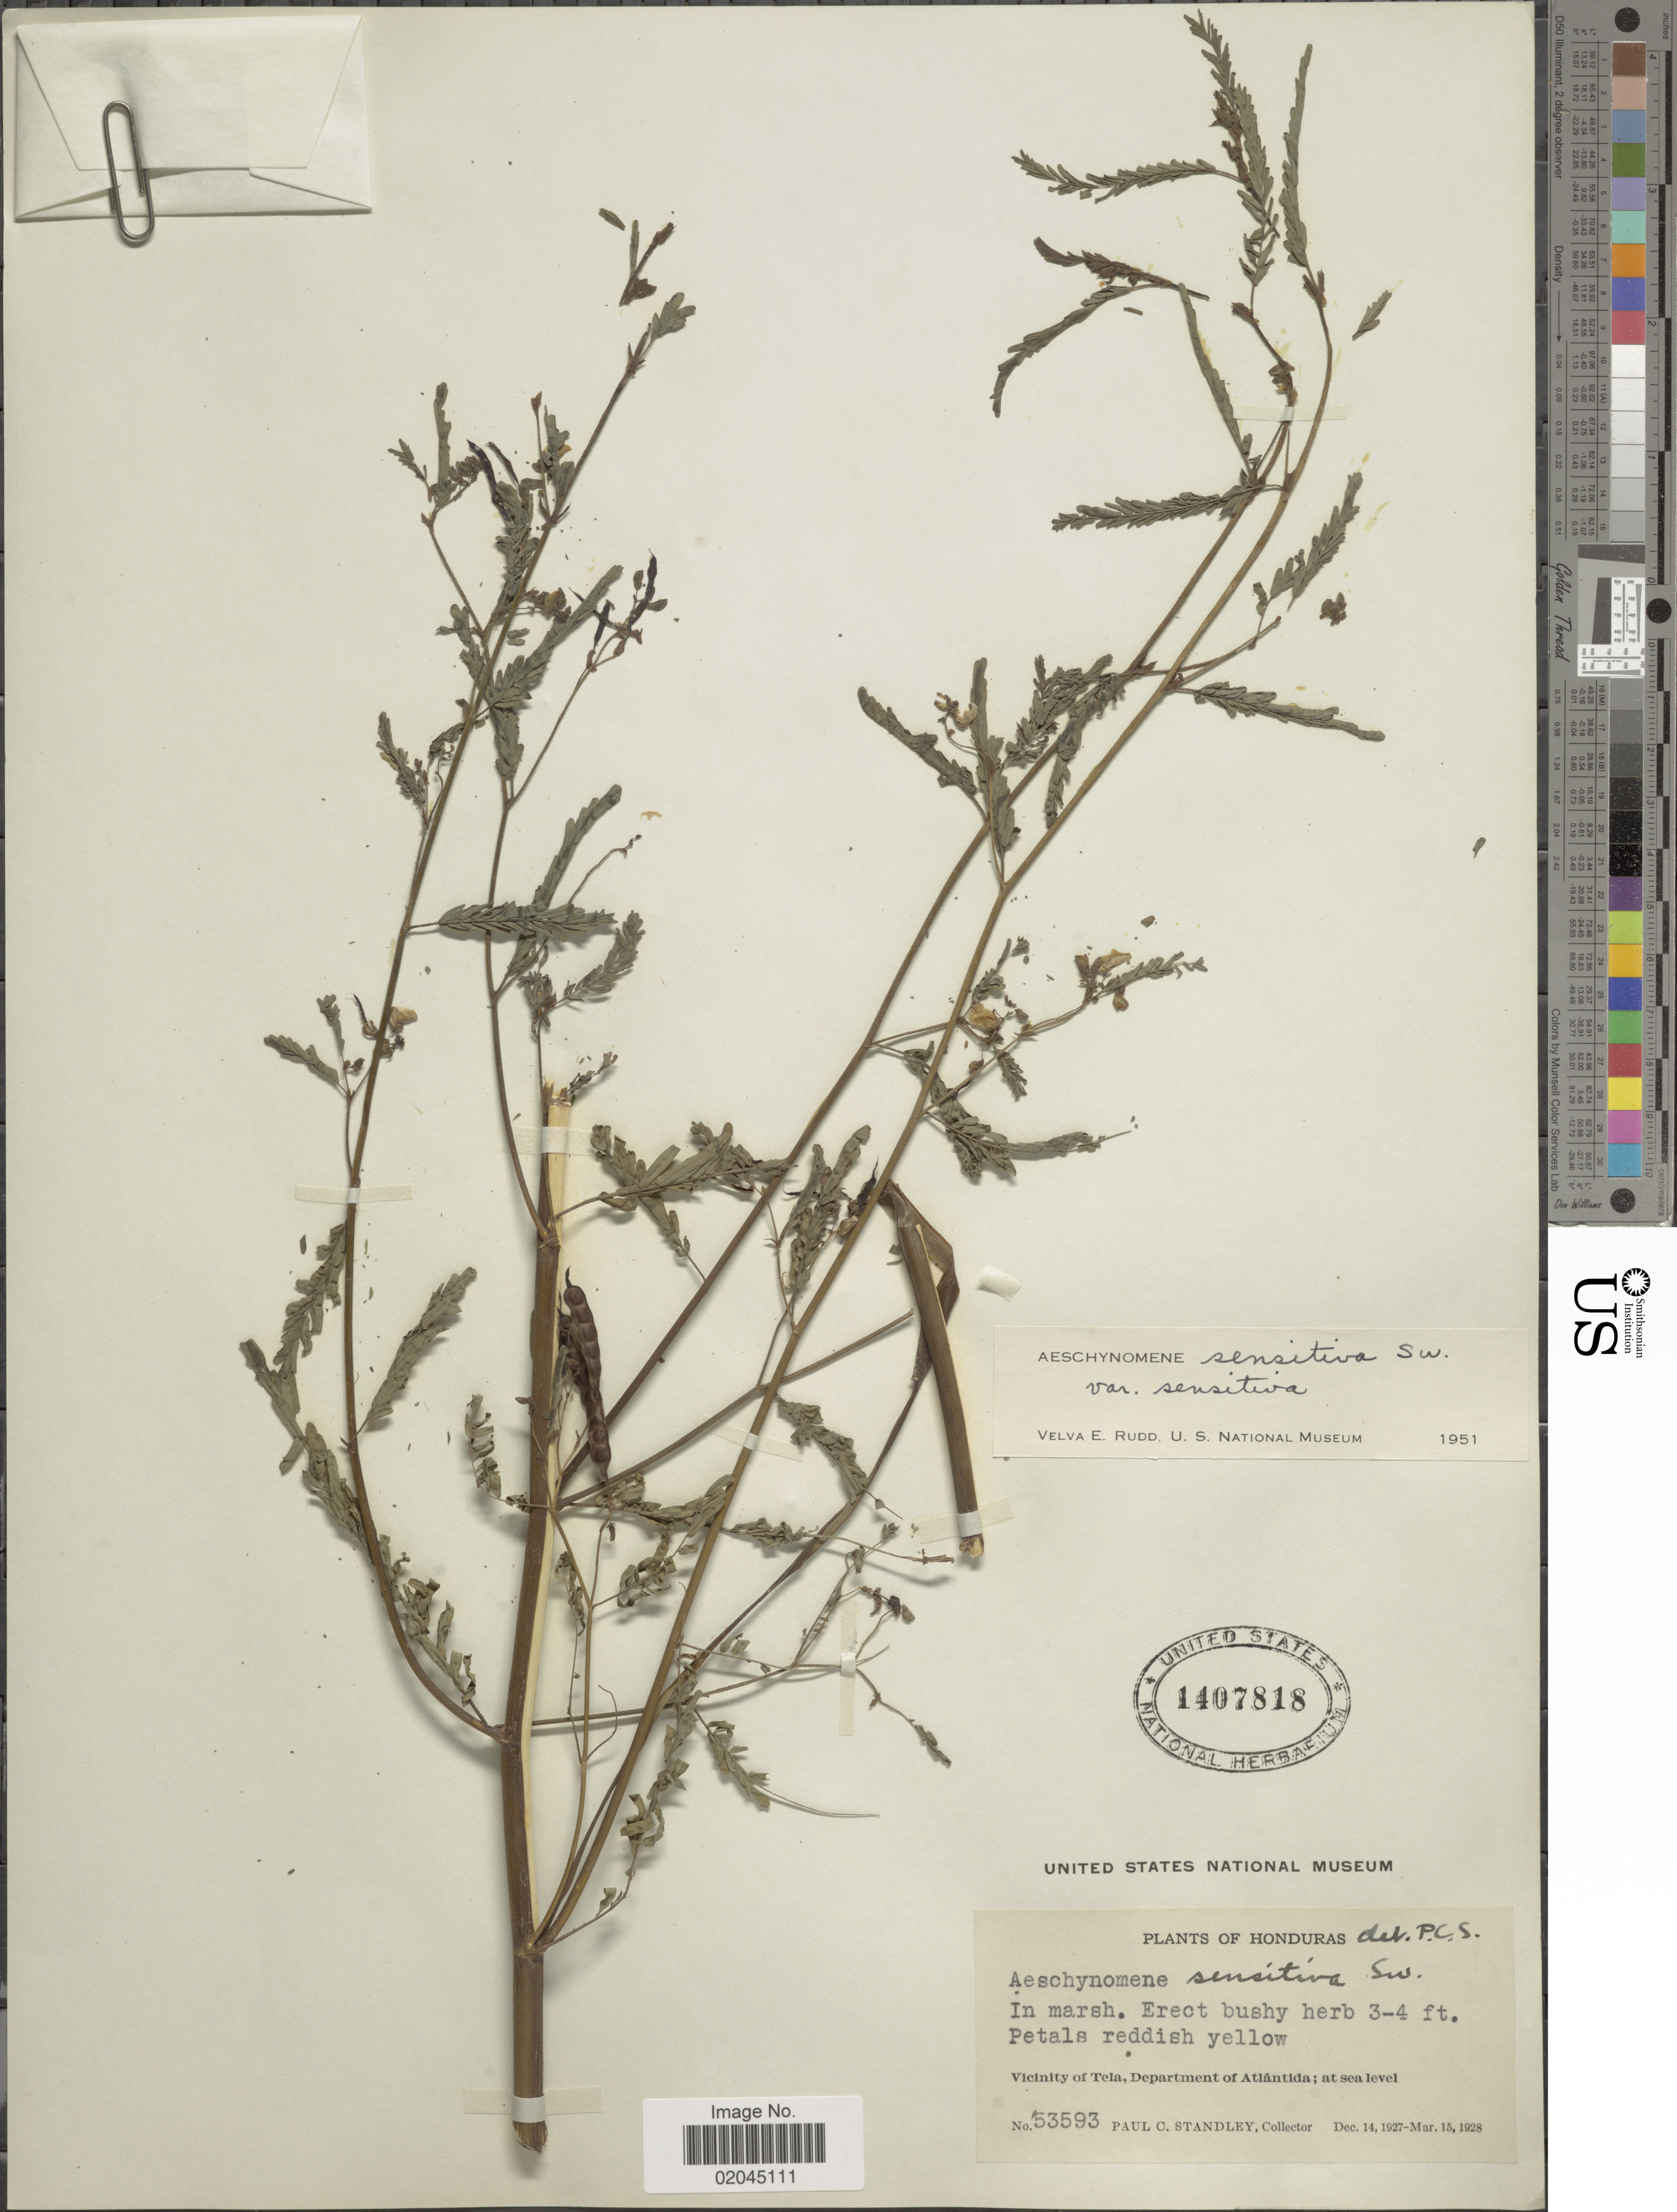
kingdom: Plantae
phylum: Tracheophyta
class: Magnoliopsida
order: Fabales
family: Fabaceae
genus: Aeschynomene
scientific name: Aeschynomene sensitiva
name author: Sw.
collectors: P. C. Standley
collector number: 53593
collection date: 1927-12-14/1928-03-15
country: Honduras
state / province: Atlántida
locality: Vicinity of Tela, Department of Atlantida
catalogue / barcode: US 1407818